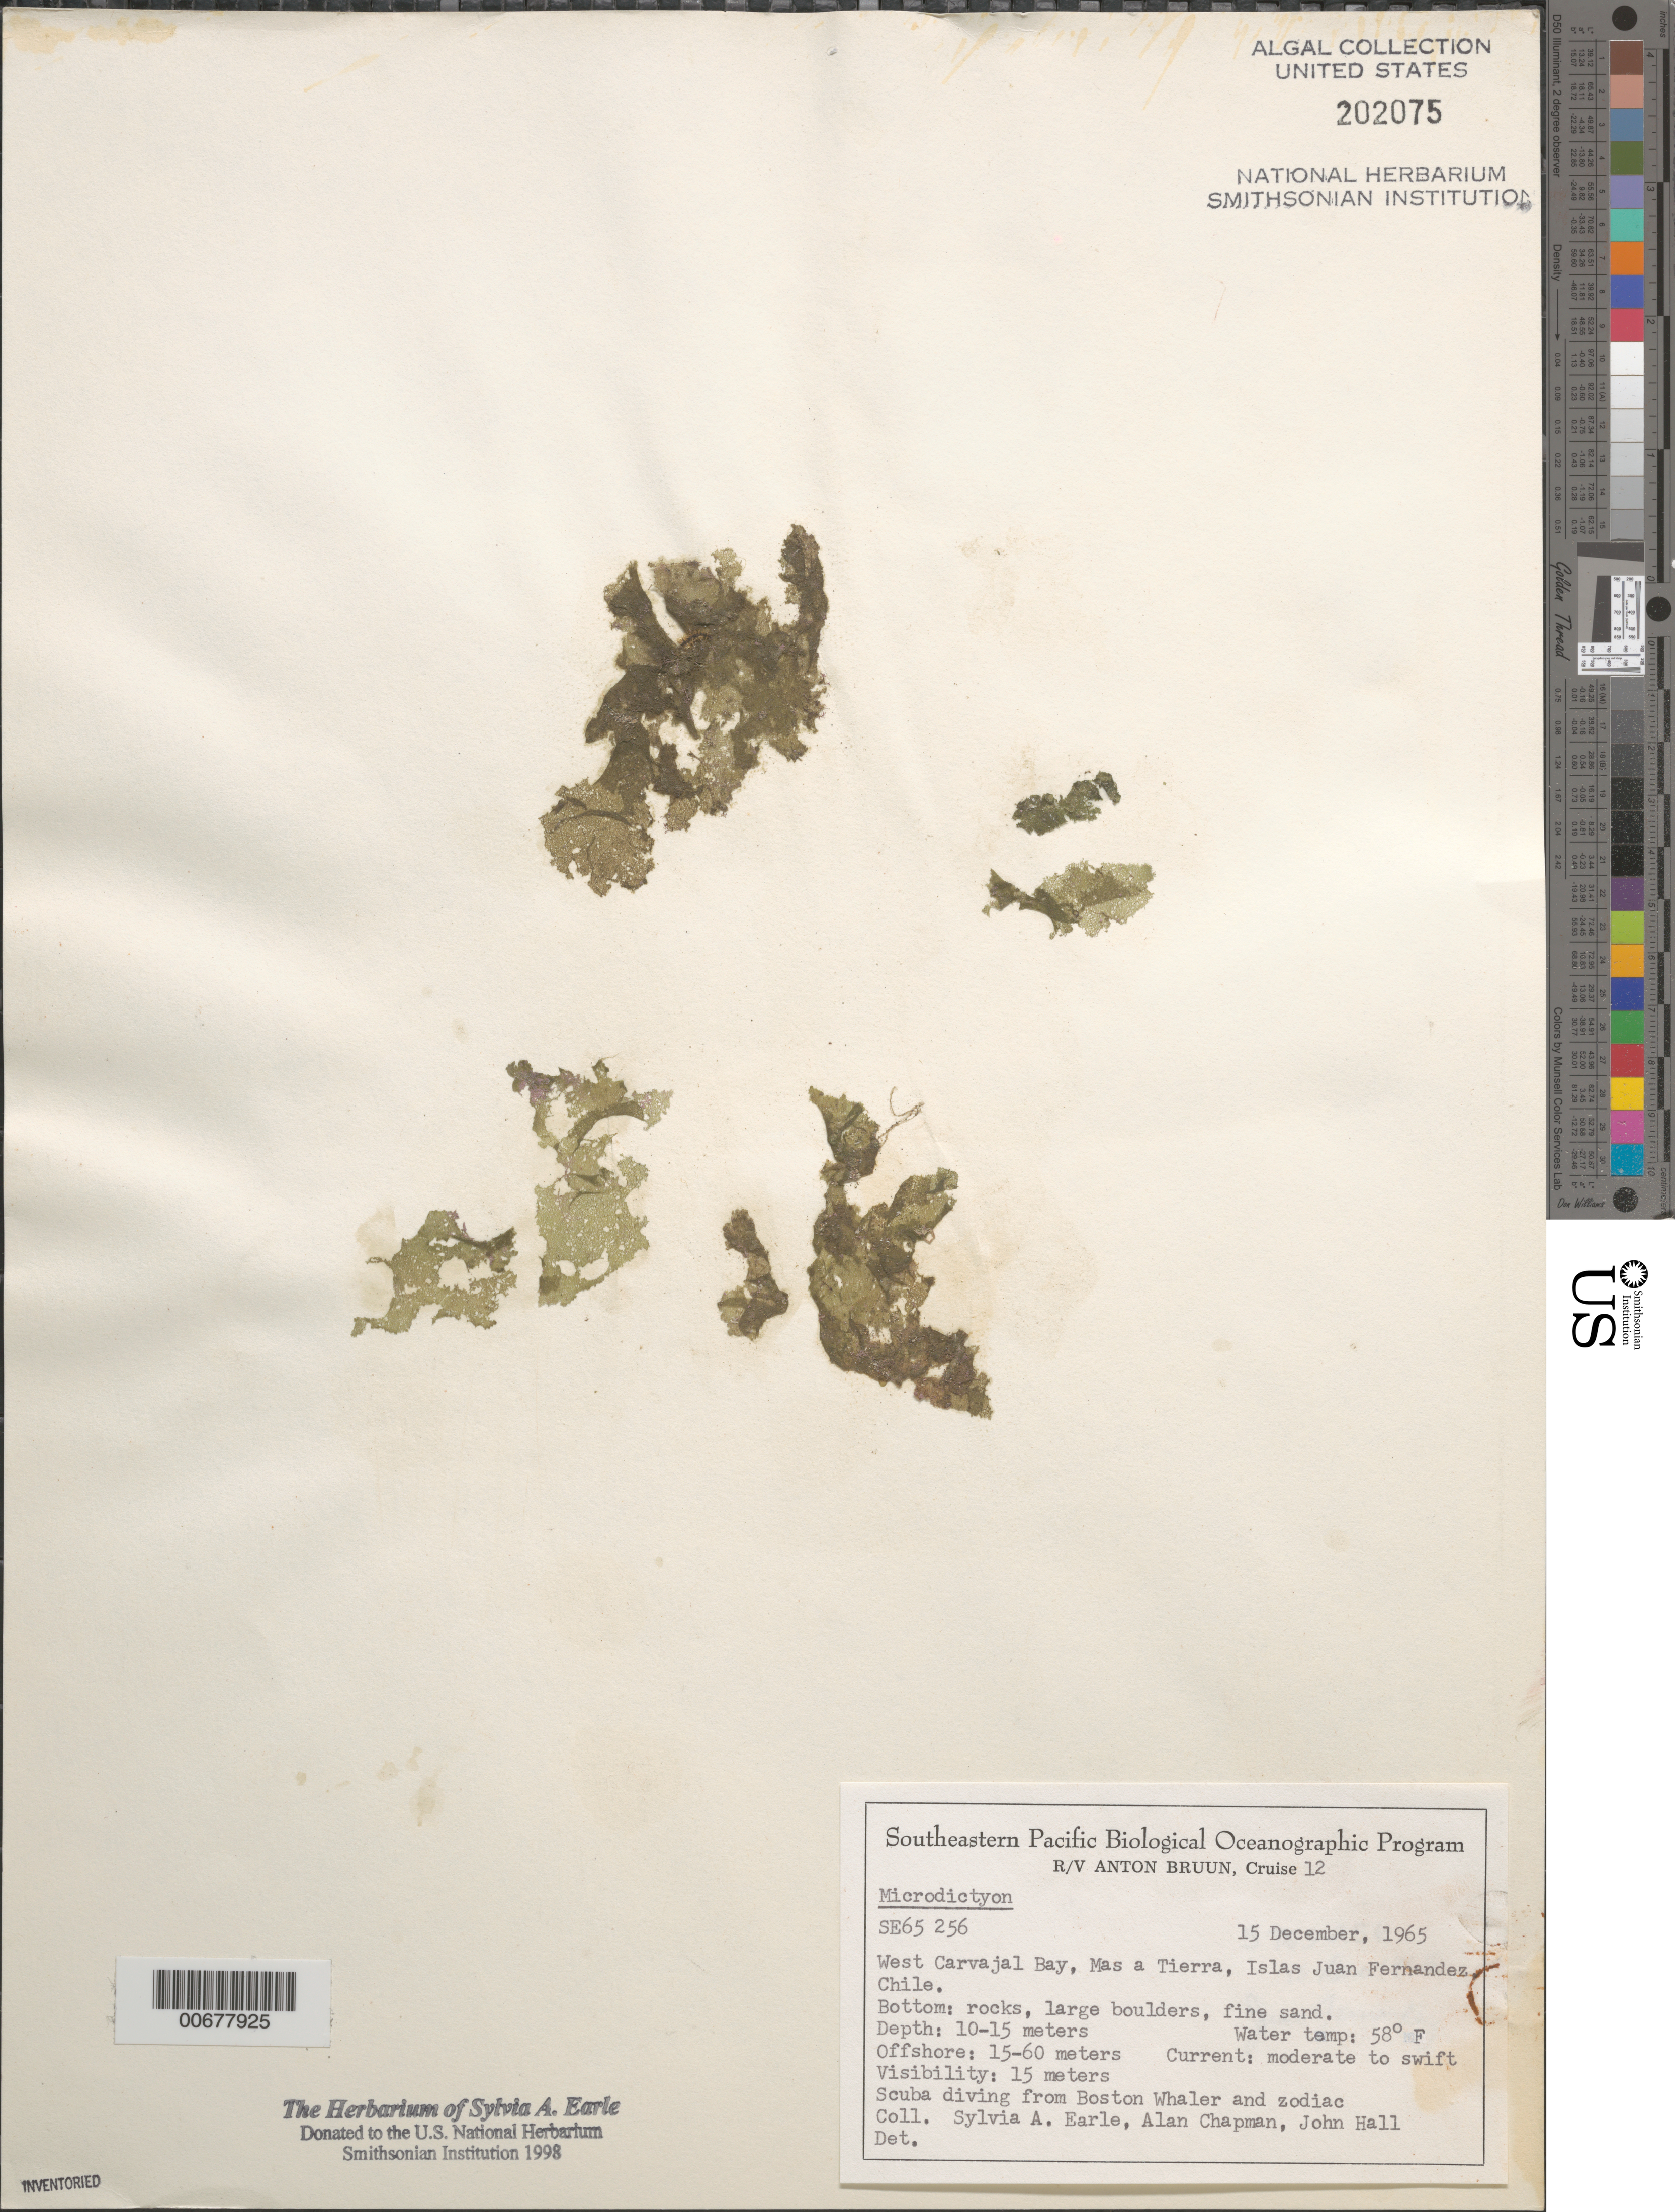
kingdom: Plantae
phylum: Chlorophyta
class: Ulvophyceae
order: Cladophorales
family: Anadyomenaceae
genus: Microdictyon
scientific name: Microdictyon sp.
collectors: S. A. Earle, A. Chapman & J. Hall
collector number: SE 65256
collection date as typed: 15 Dec 1965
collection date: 1965-12-15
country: Chile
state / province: Valparaíso (V)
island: Isla Más a Tierra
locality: West Carvajal Bay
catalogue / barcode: US 202075